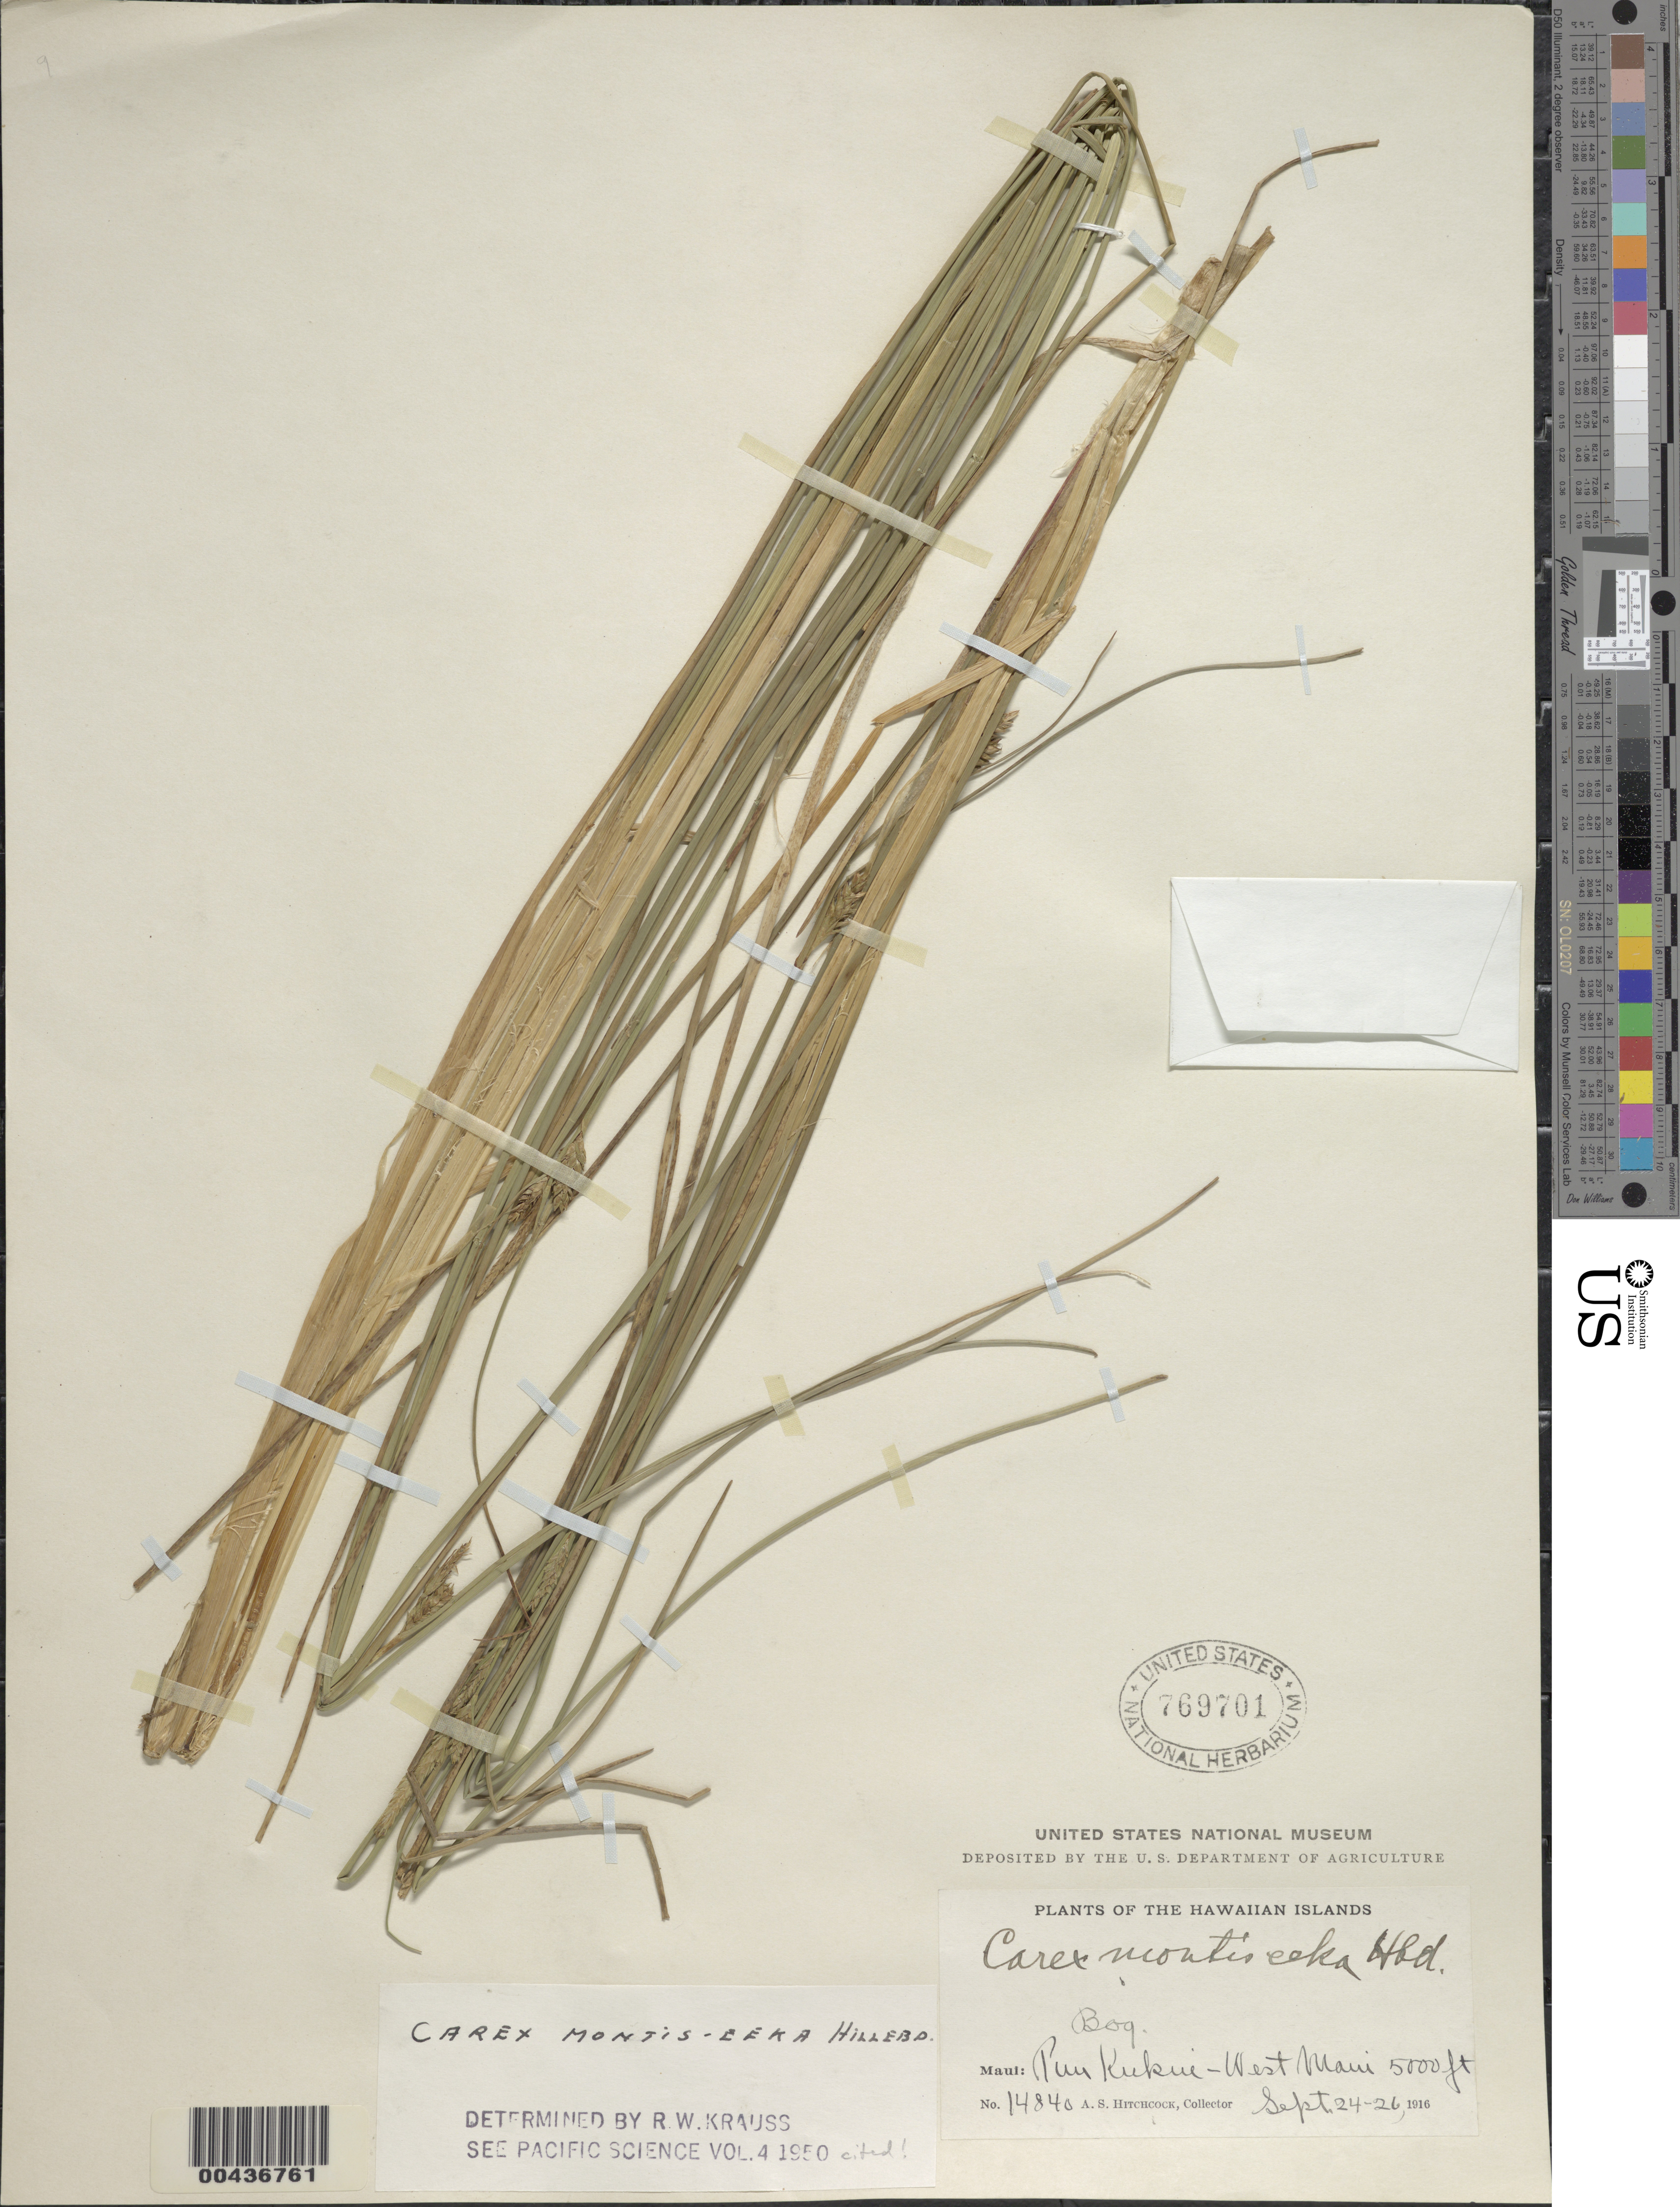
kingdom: Plantae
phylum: Tracheophyta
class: Liliopsida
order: Poales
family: Cyperaceae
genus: Carex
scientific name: Carex montis-eeka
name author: Hillebr.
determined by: Krauss, R. W.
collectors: A. S. Hitchcock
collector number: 14840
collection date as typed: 24 Sep 1916 to 26 Sep 1916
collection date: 1916-09-24/1916-09-26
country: United States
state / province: Hawaii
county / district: Maui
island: Maui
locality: Puu Kukui, W Maui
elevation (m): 1524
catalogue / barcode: US 769701